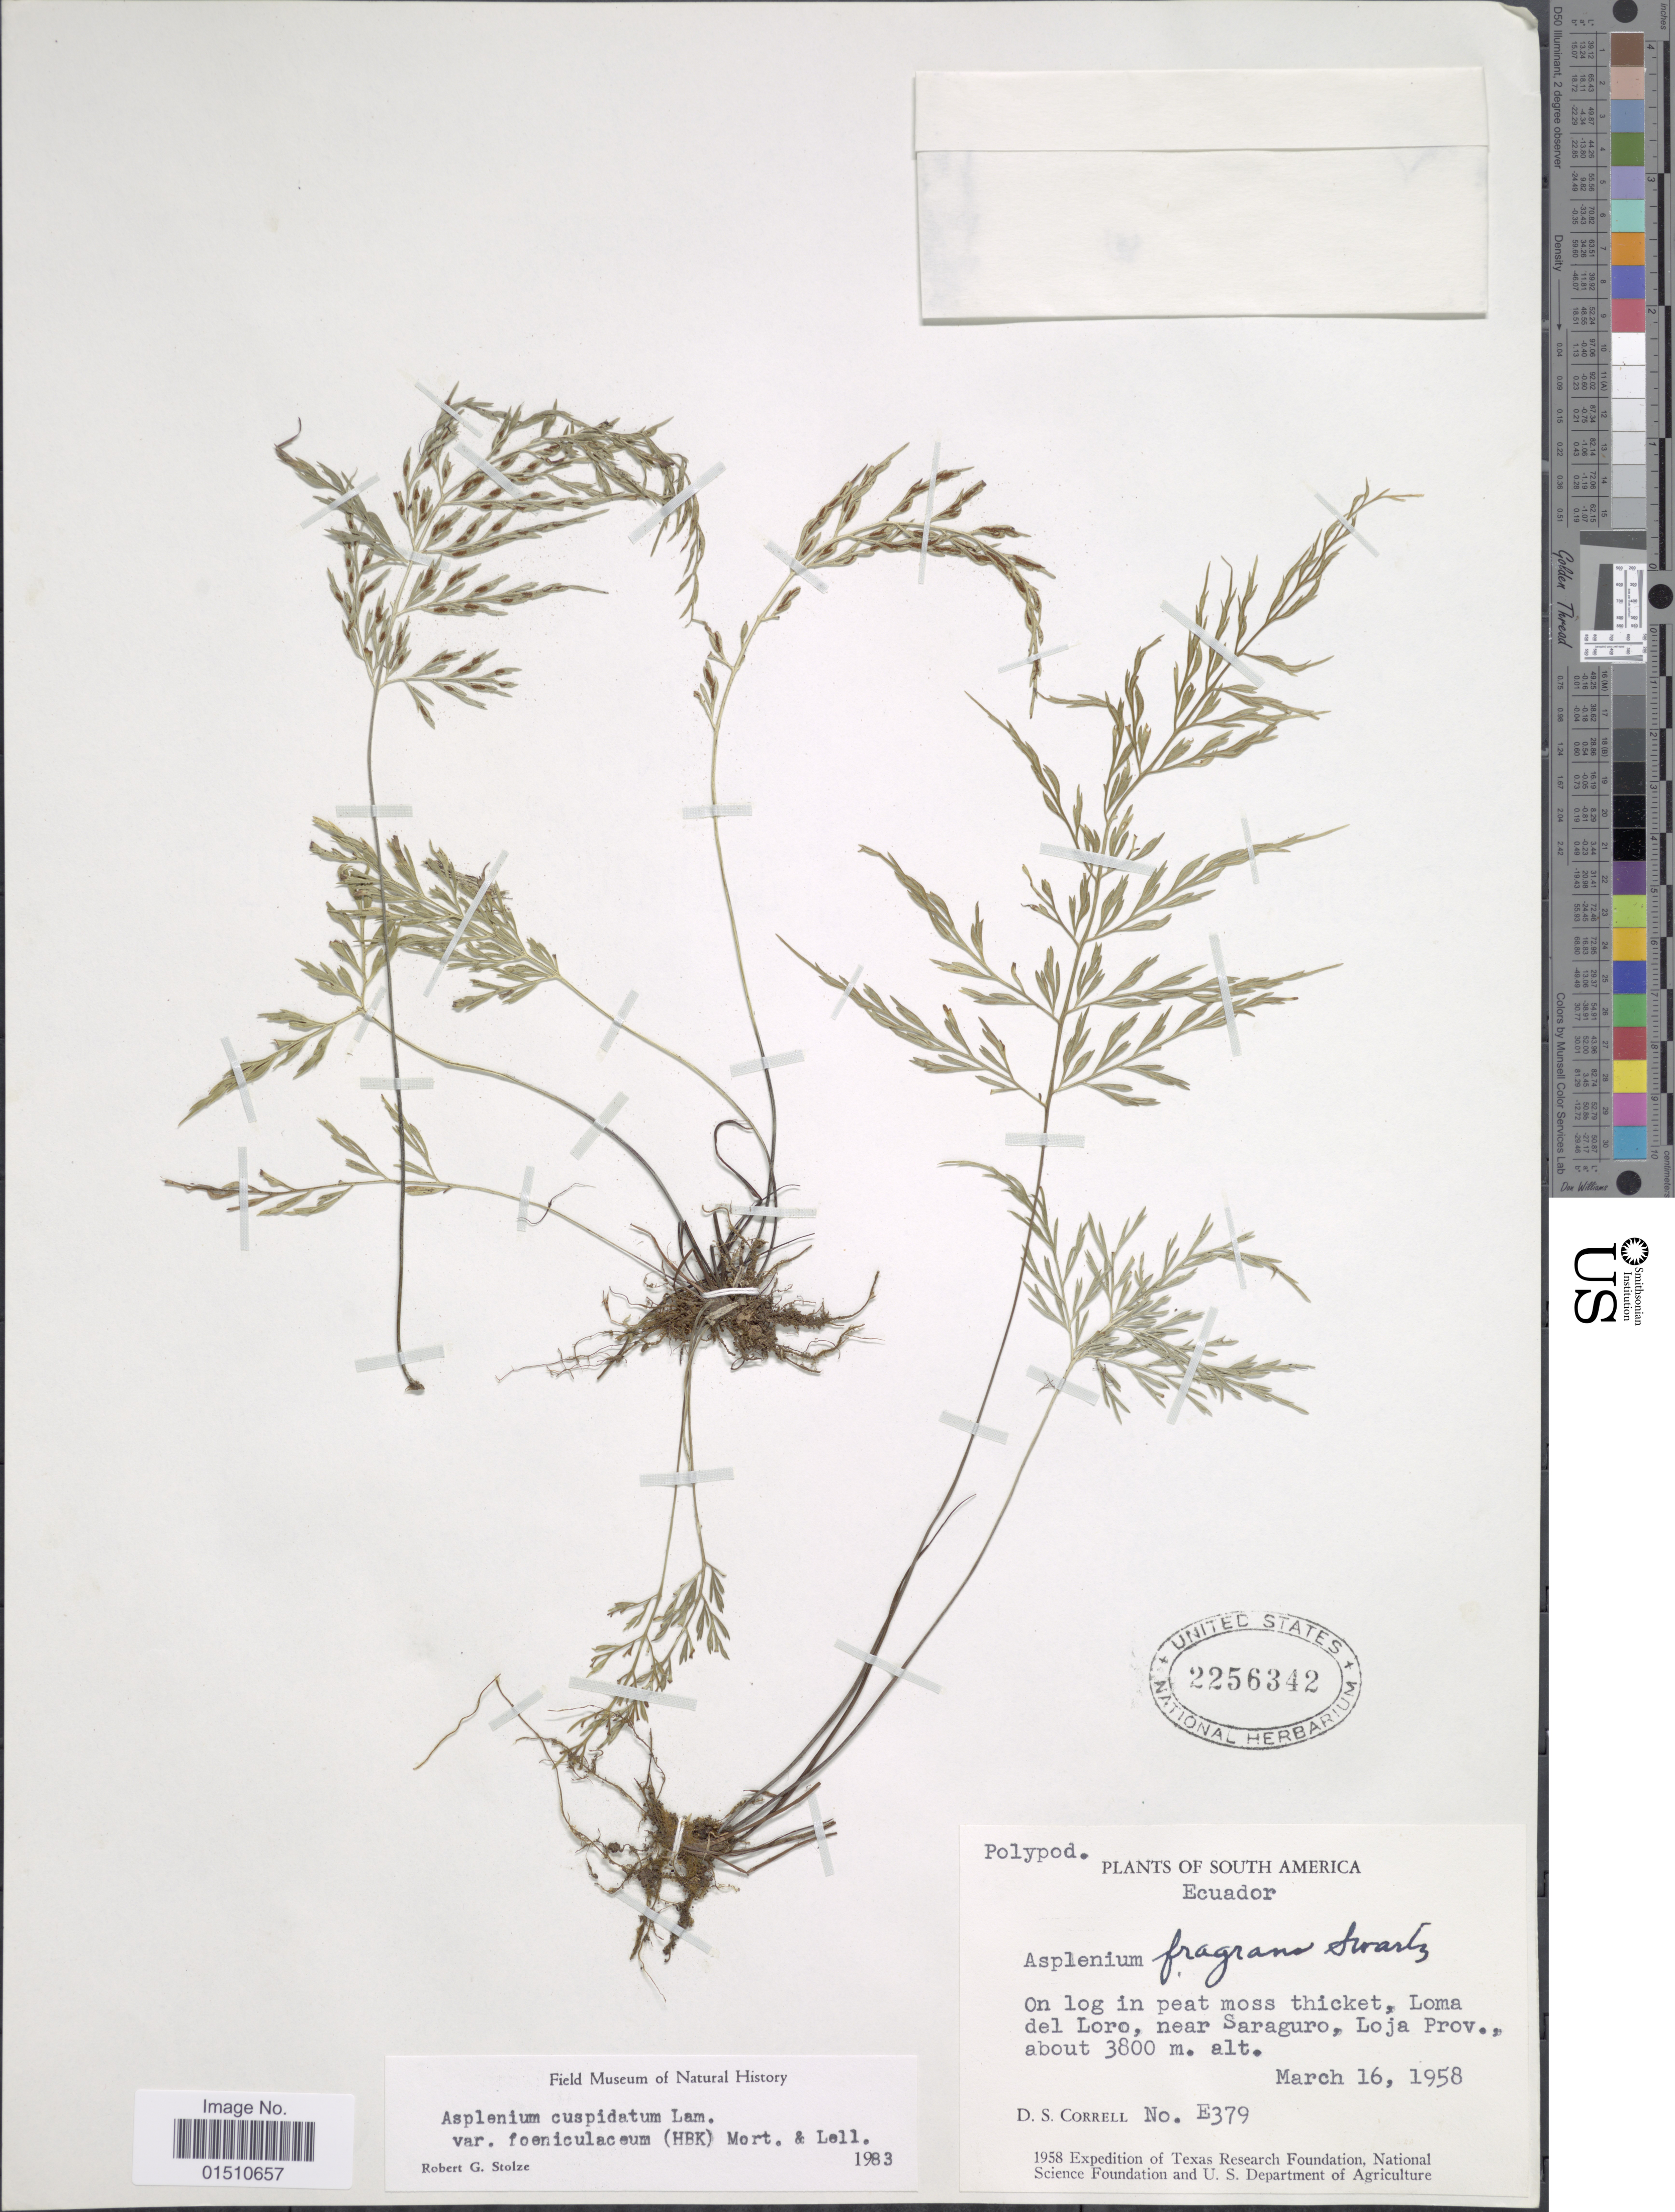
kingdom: Plantae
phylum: Tracheophyta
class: Polypodiopsida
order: Polypodiales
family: Aspleniaceae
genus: Asplenium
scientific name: Asplenium cuspidatum var. foeniculaceum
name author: (Kunth) C.V. Morton & Lellinger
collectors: D. S. Correll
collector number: E379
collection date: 1958-03-16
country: Ecuador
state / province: Loja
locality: South America, Ecuador, LOma del Loro, near Saragura.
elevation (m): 3800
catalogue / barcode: US 2256342